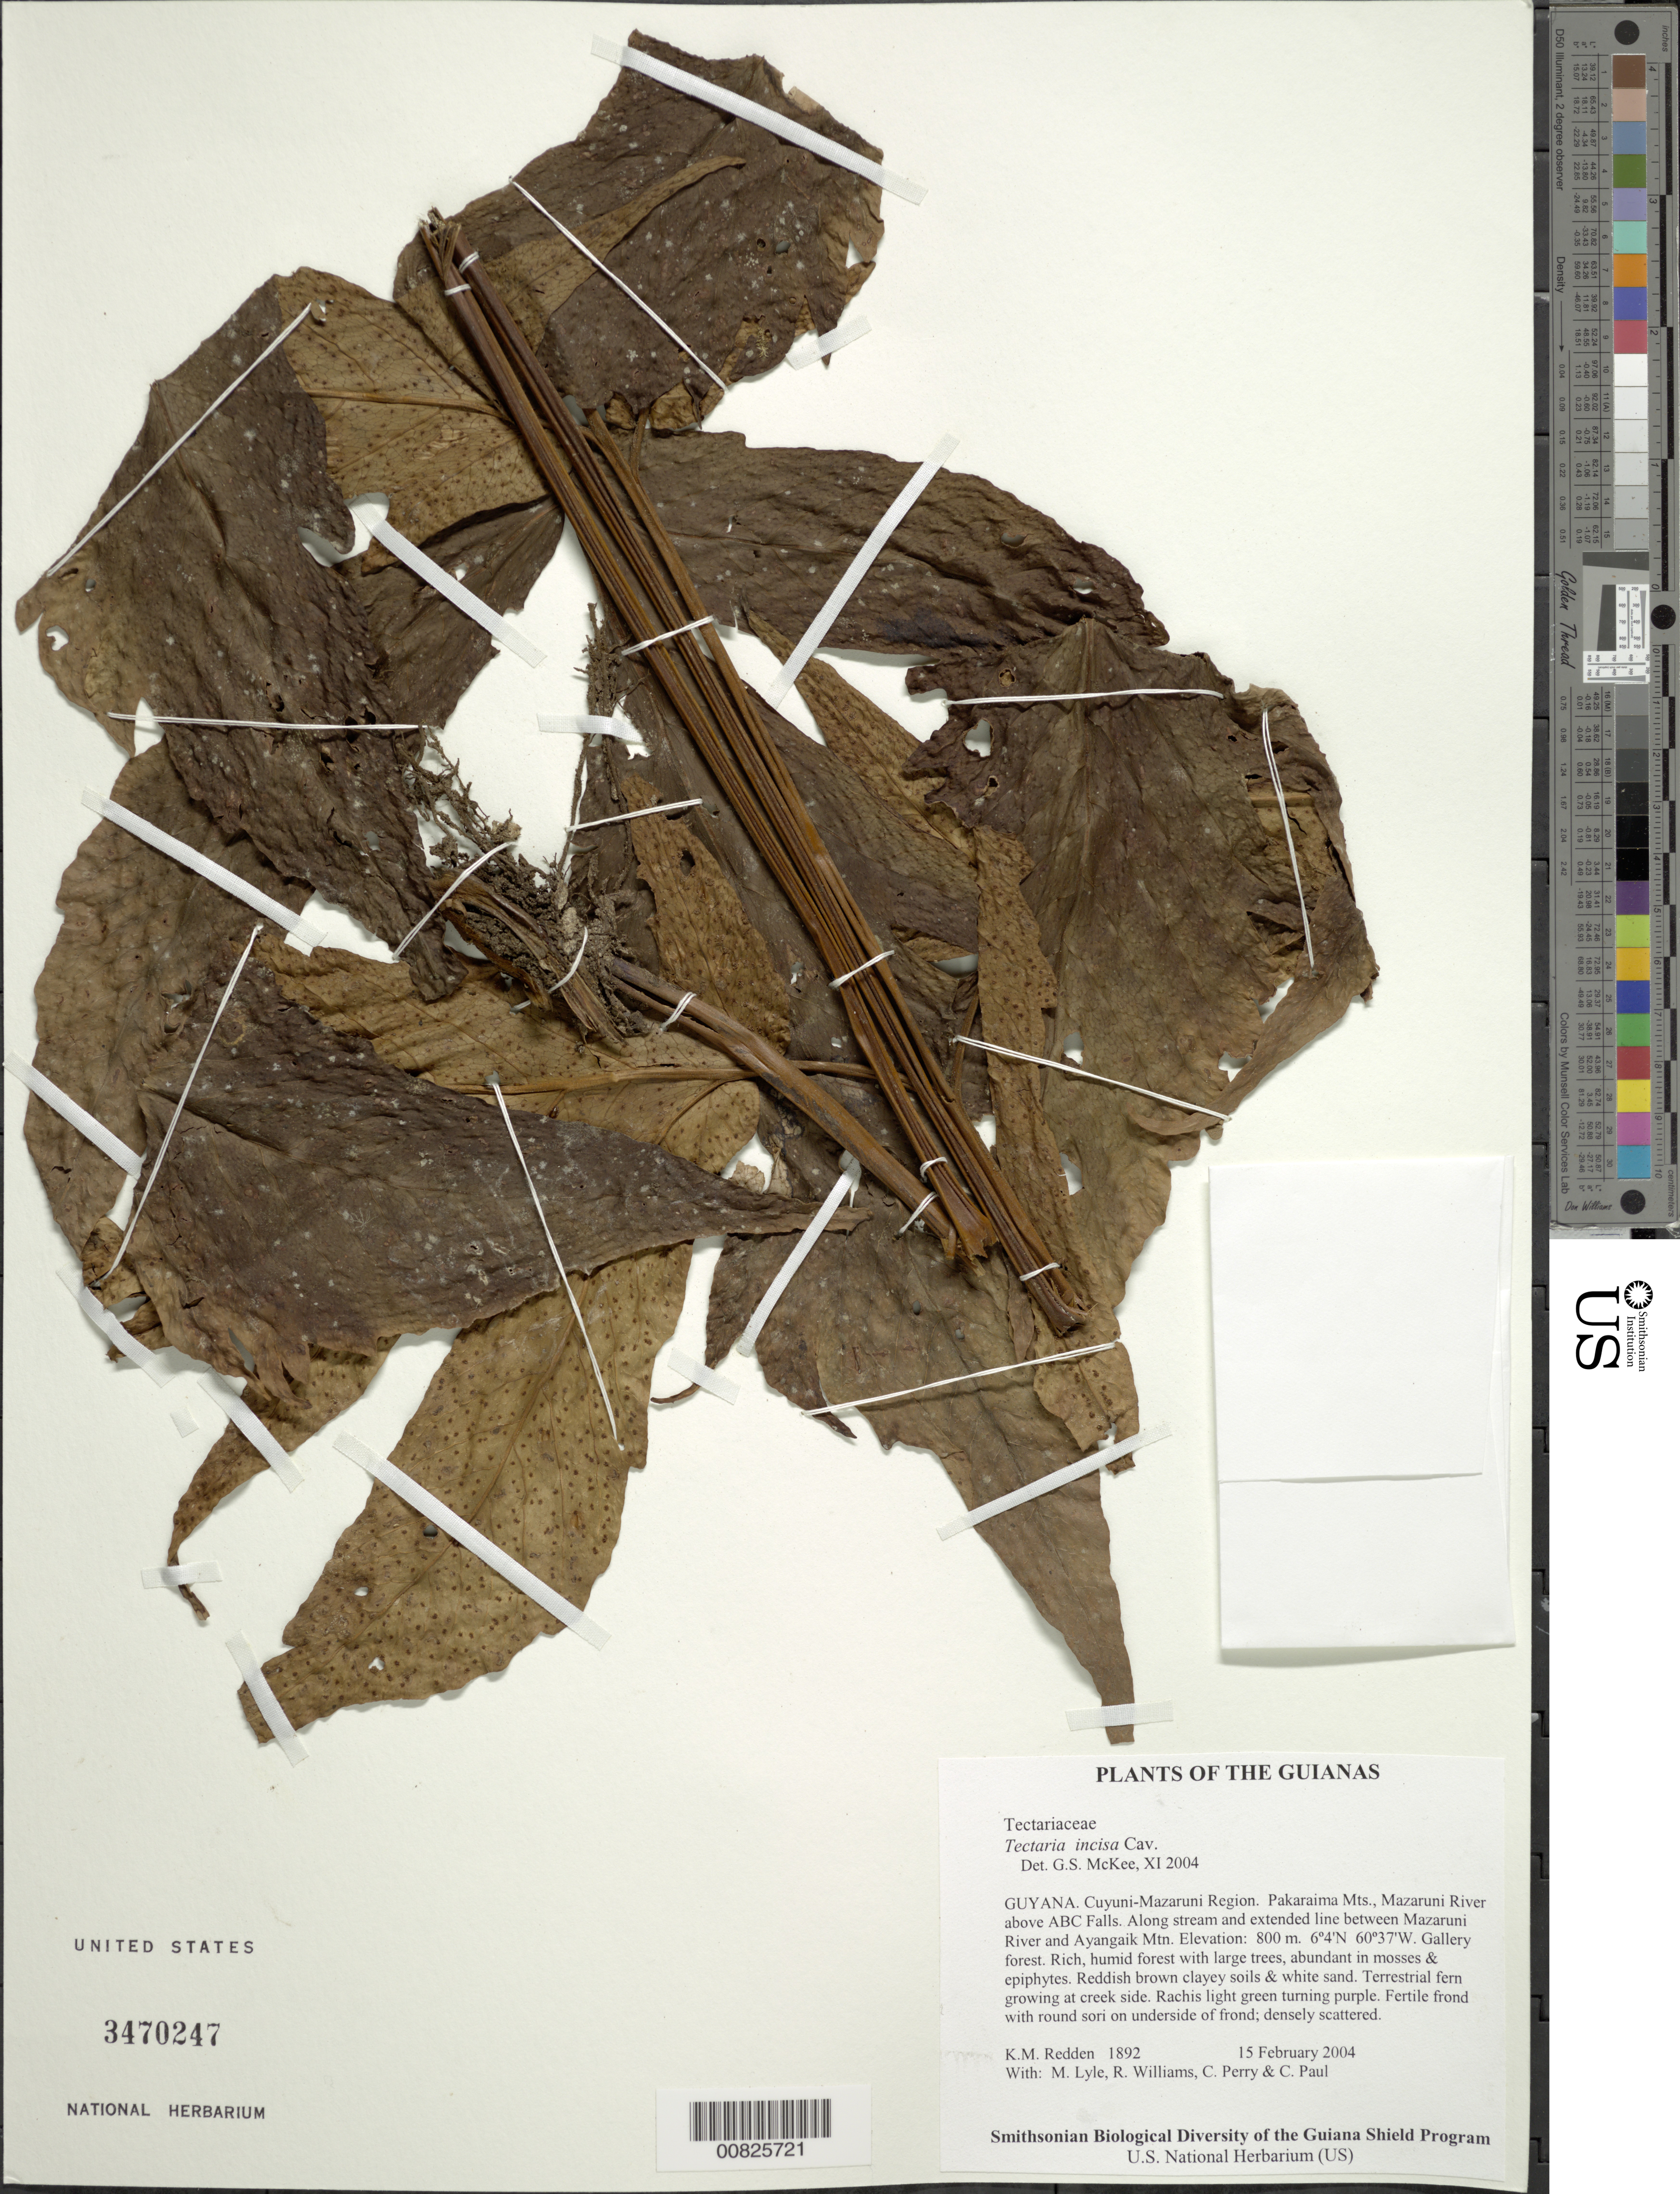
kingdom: Plantae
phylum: Tracheophyta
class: Polypodiopsida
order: Polypodiales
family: Tectariaceae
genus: Tectaria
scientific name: Tectaria incisa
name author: Cav.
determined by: McKee, G. S., (US), NMNH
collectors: K. M. Redden, M. Lyle, R. Williams, C. Perry & C. Paul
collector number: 1892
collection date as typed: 15 February 2004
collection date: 2004-02-15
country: Guyana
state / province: Cuyuni-Mazaruni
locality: Pakaraima Mts., Mazaruni River above ABC Falls. Along stream and extended line between Mazaruni River and Ayangaik Mtn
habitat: Gallery forest. Rich, humid forest with large trees, abundant in mosses, epiphytes. Reddish brown clayey soils and white sand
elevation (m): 800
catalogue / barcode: US 3470247